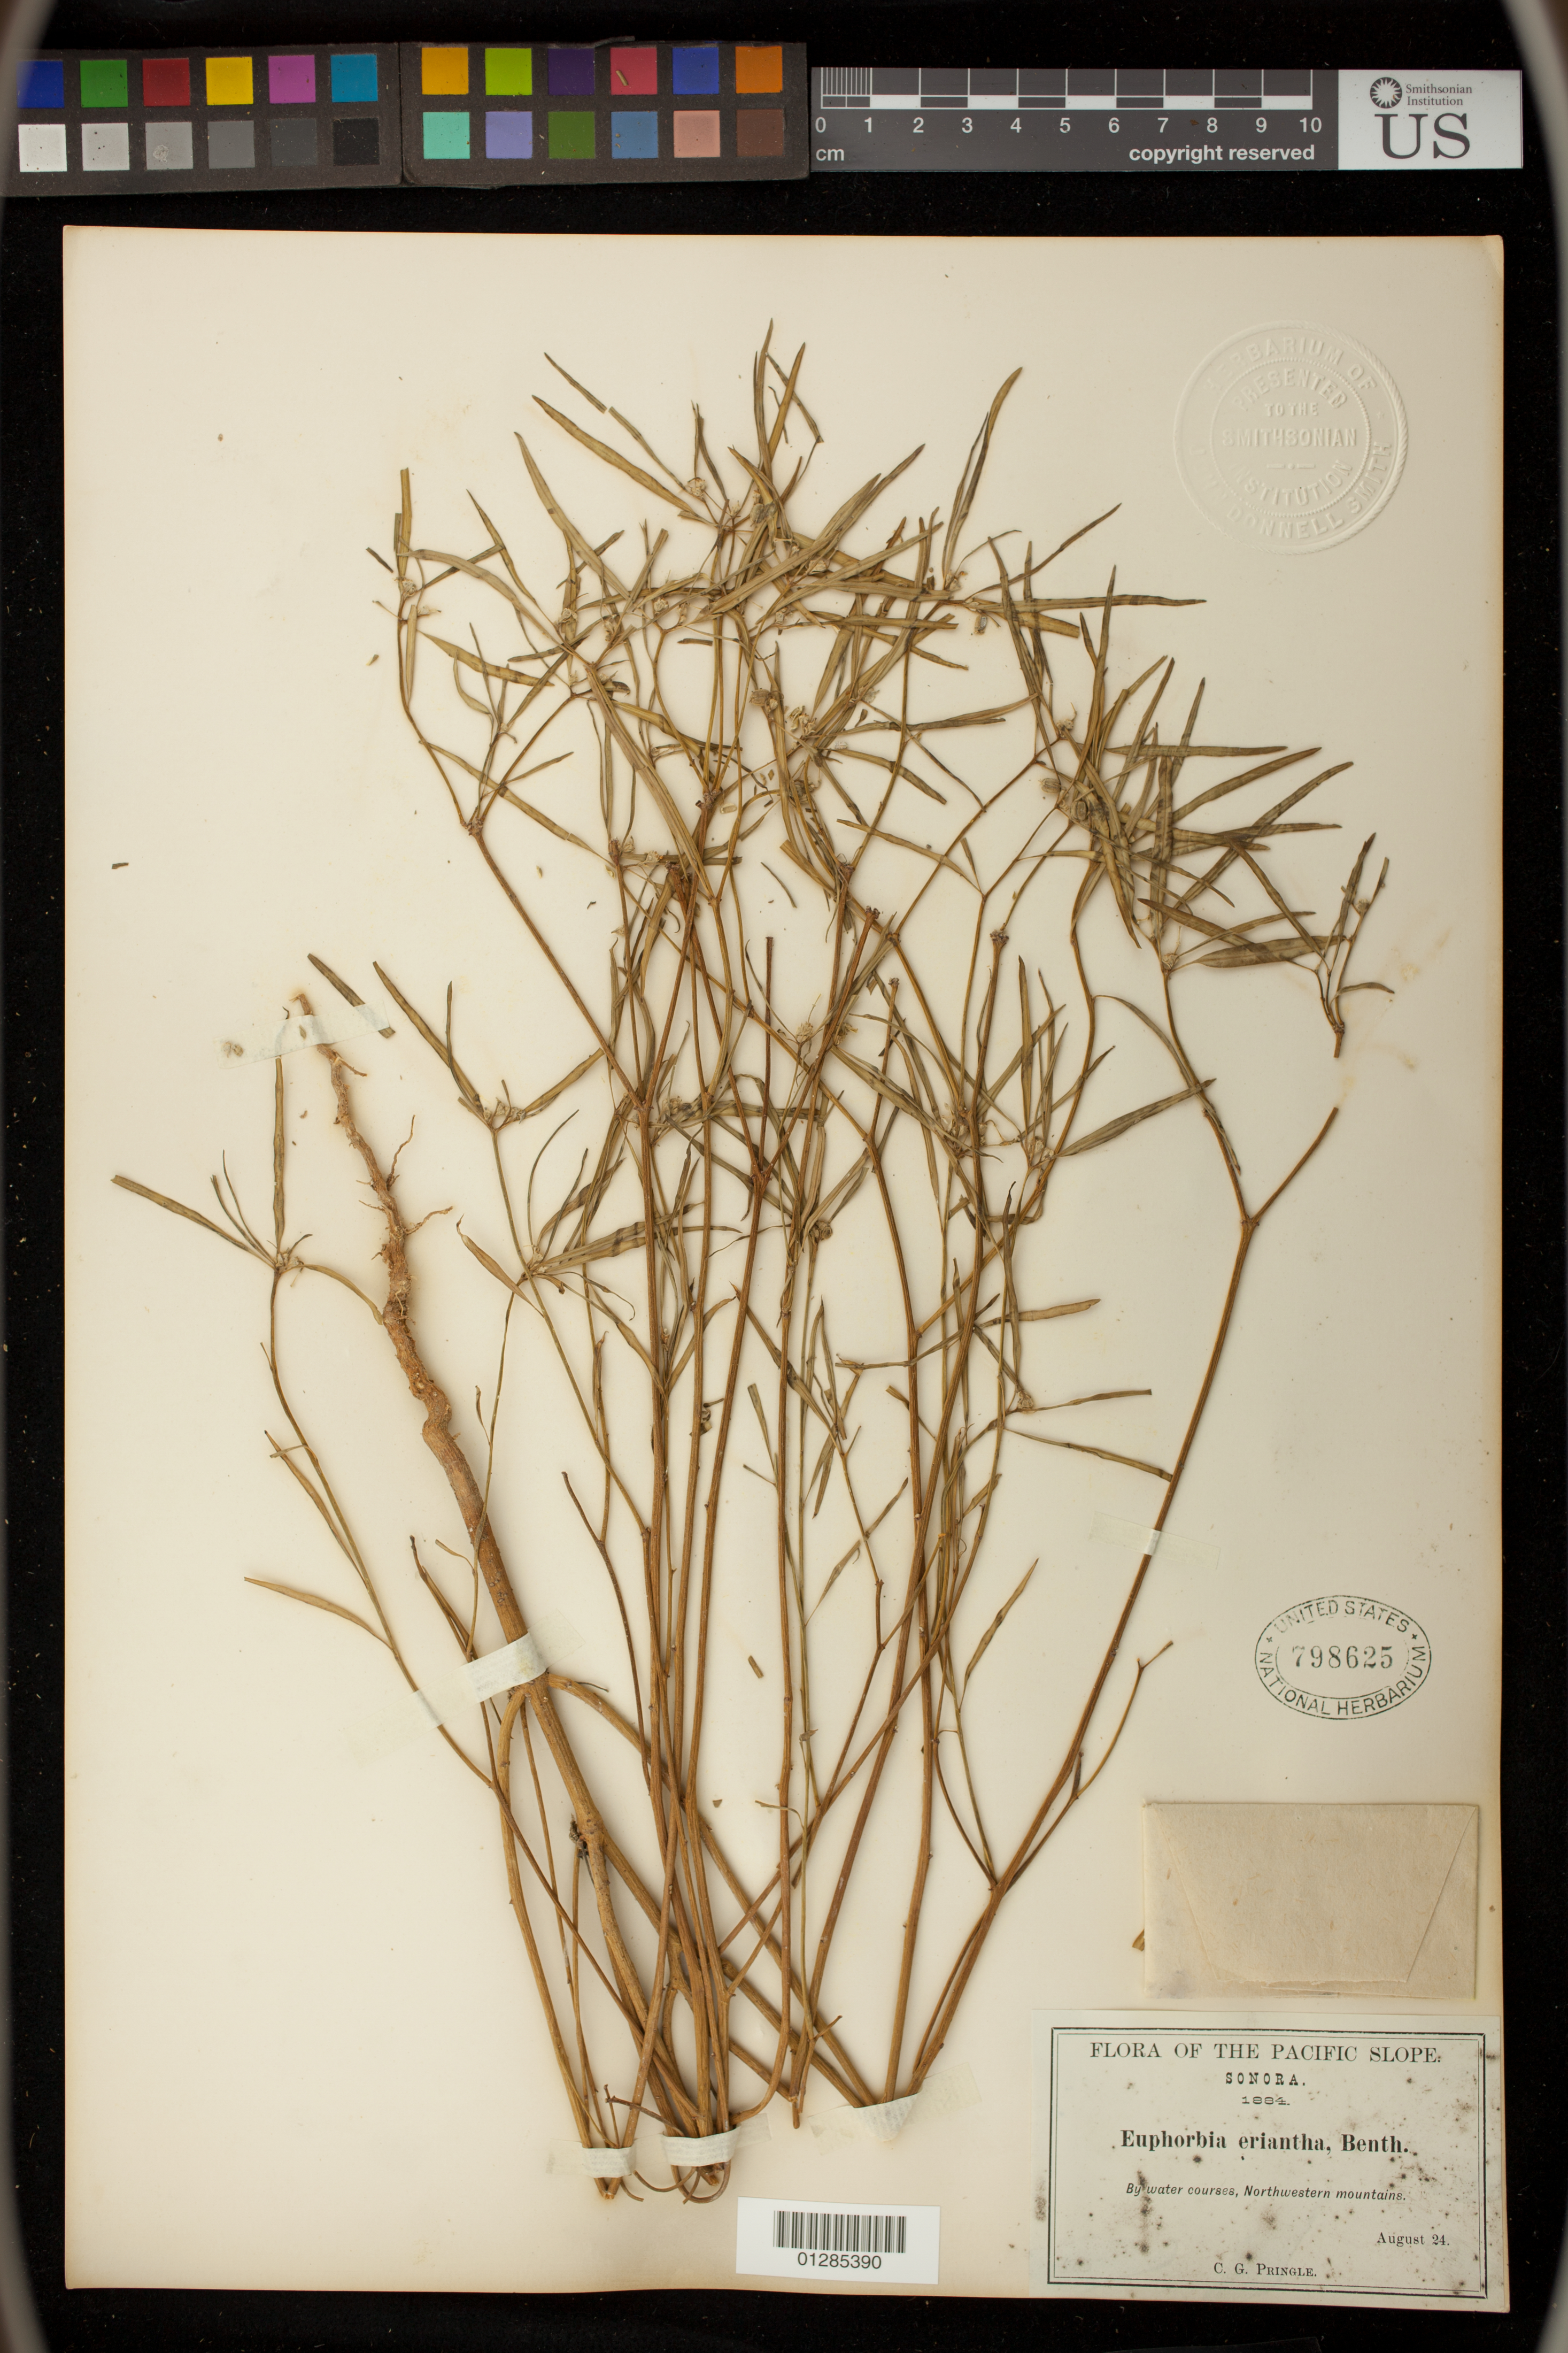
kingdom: Plantae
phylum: Tracheophyta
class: Magnoliopsida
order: Malpighiales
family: Euphorbiaceae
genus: Euphorbia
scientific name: Euphorbia eriantha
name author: Benth.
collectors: C. G. Pringle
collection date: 1884-08-24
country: Mexico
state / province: Sonora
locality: By water courses, Northwestern mountains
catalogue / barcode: US 798625